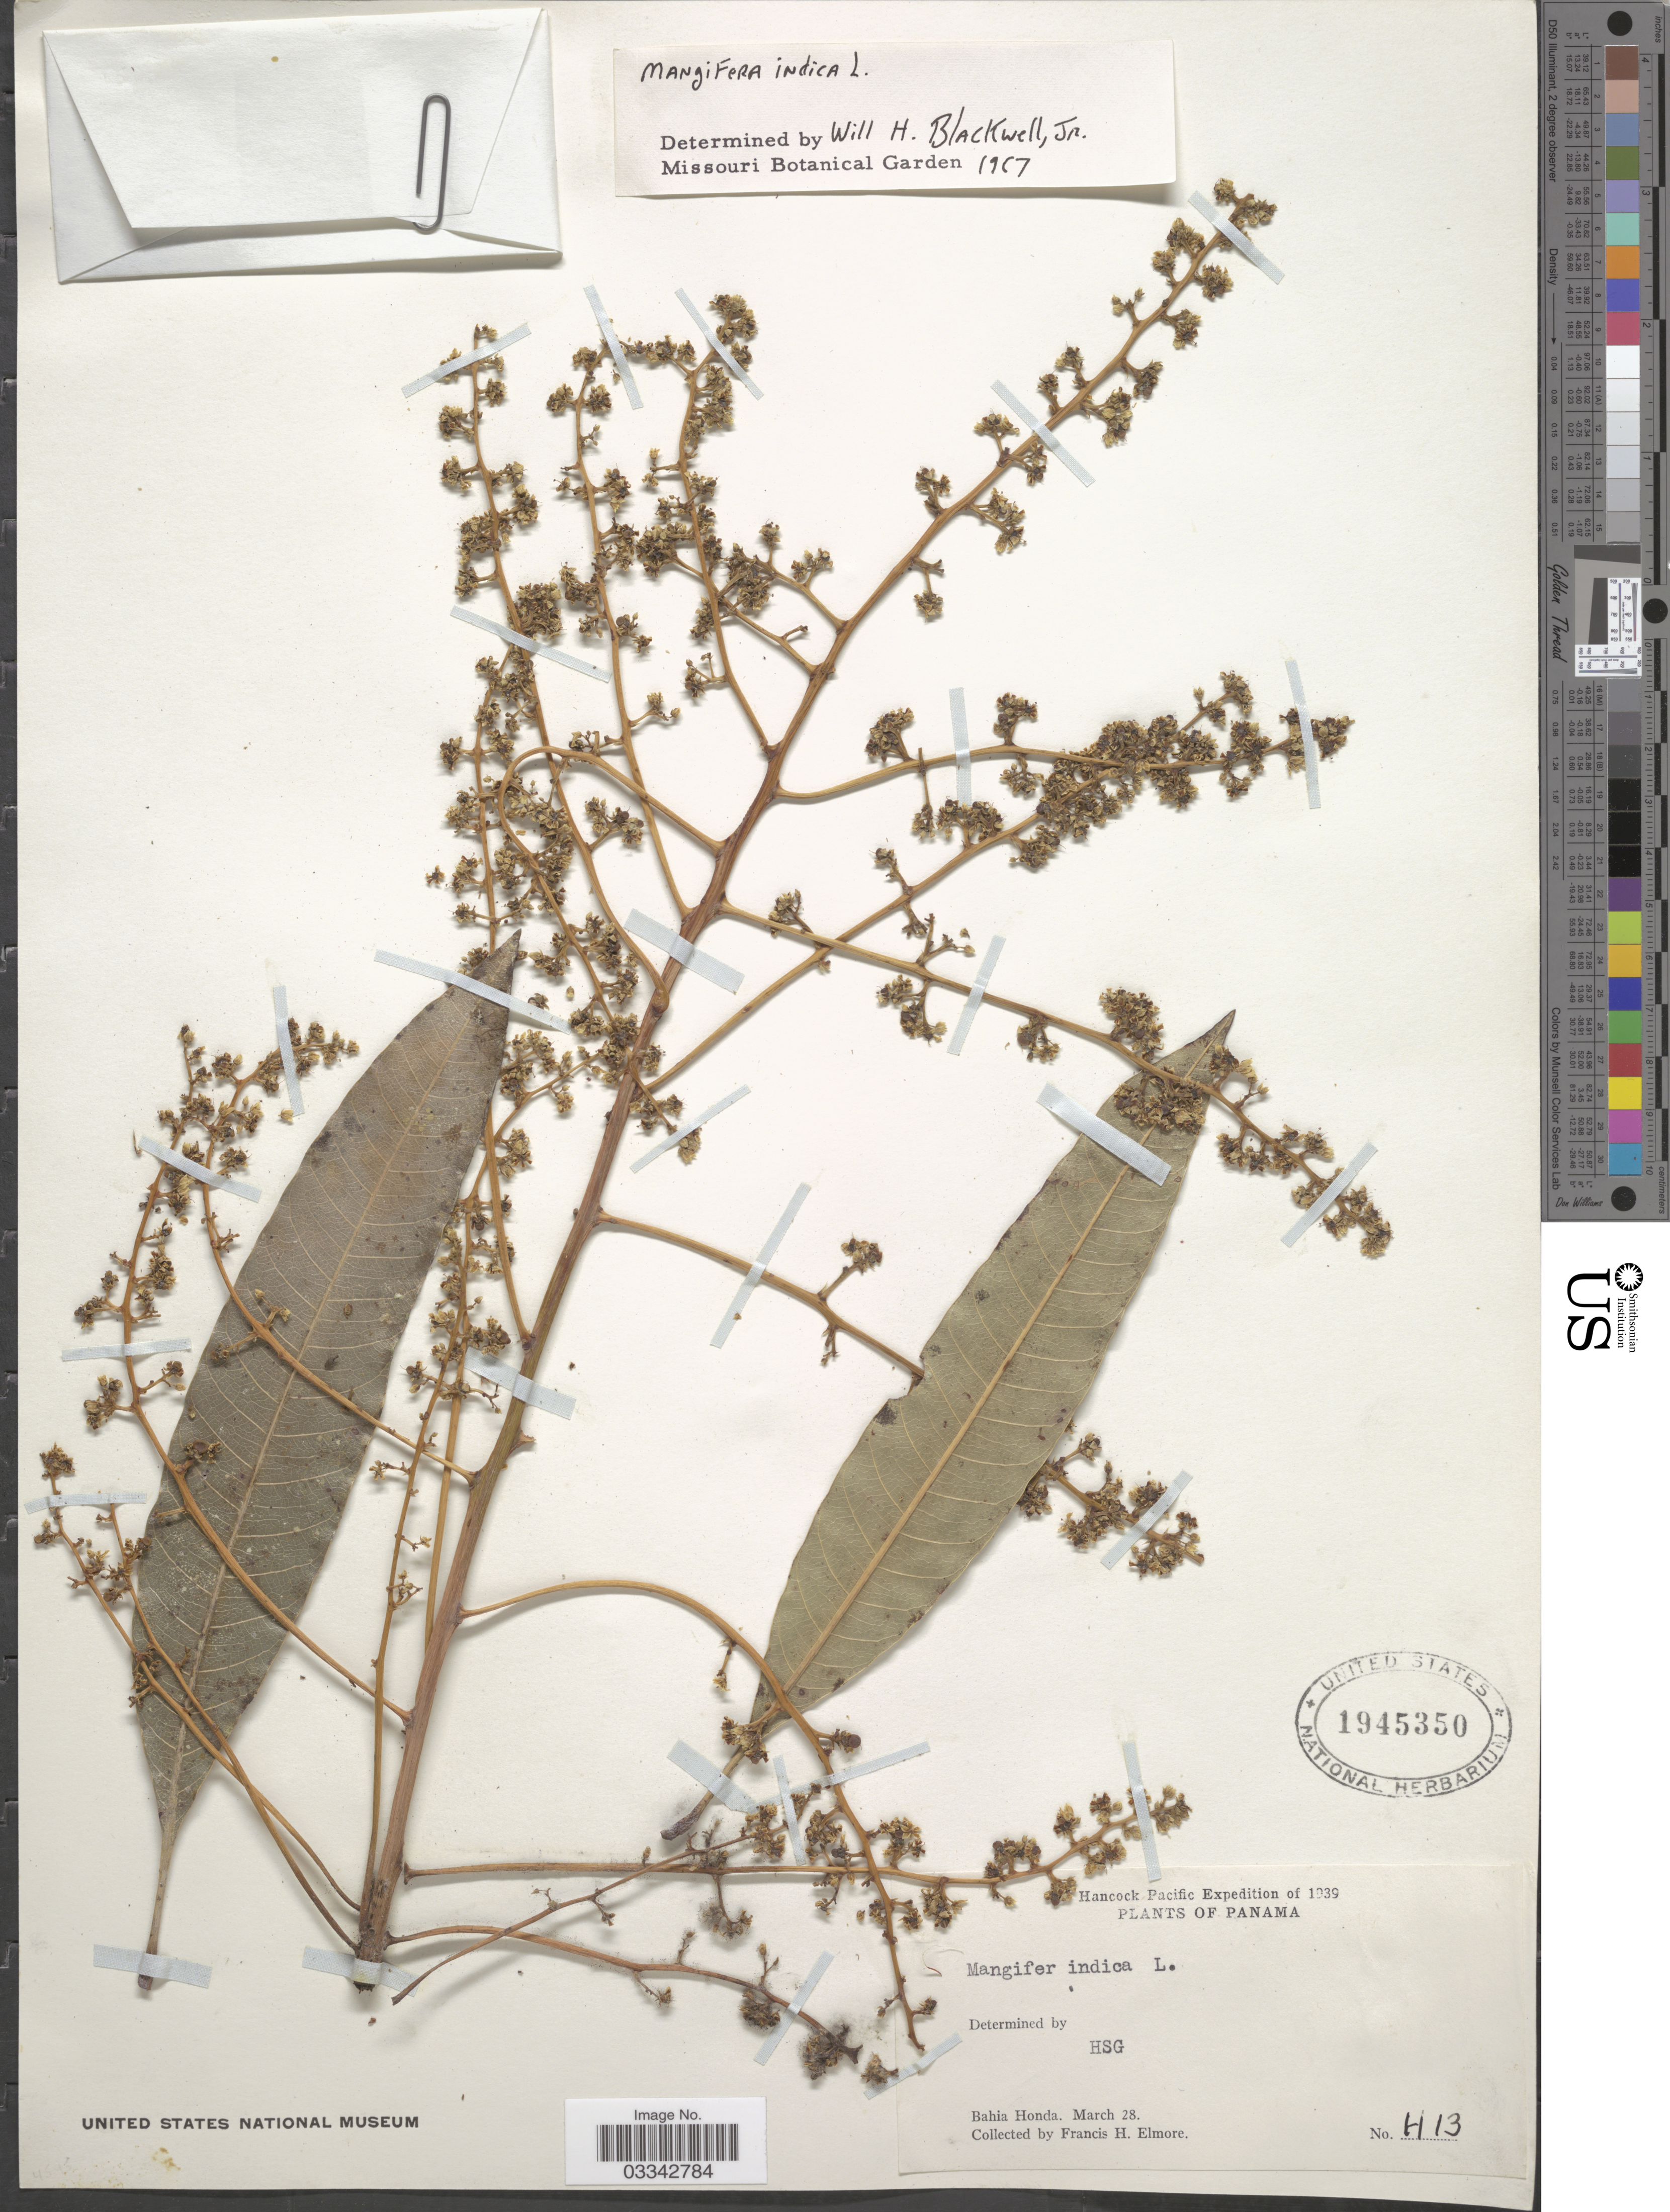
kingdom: Plantae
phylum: Tracheophyta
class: Magnoliopsida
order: Sapindales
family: Anacardiaceae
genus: Mangifera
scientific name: Mangifera indica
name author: L.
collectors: F. H. Elmore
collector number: H13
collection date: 1939-03-28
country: Panama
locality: Bahia Honda.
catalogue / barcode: US 1945350